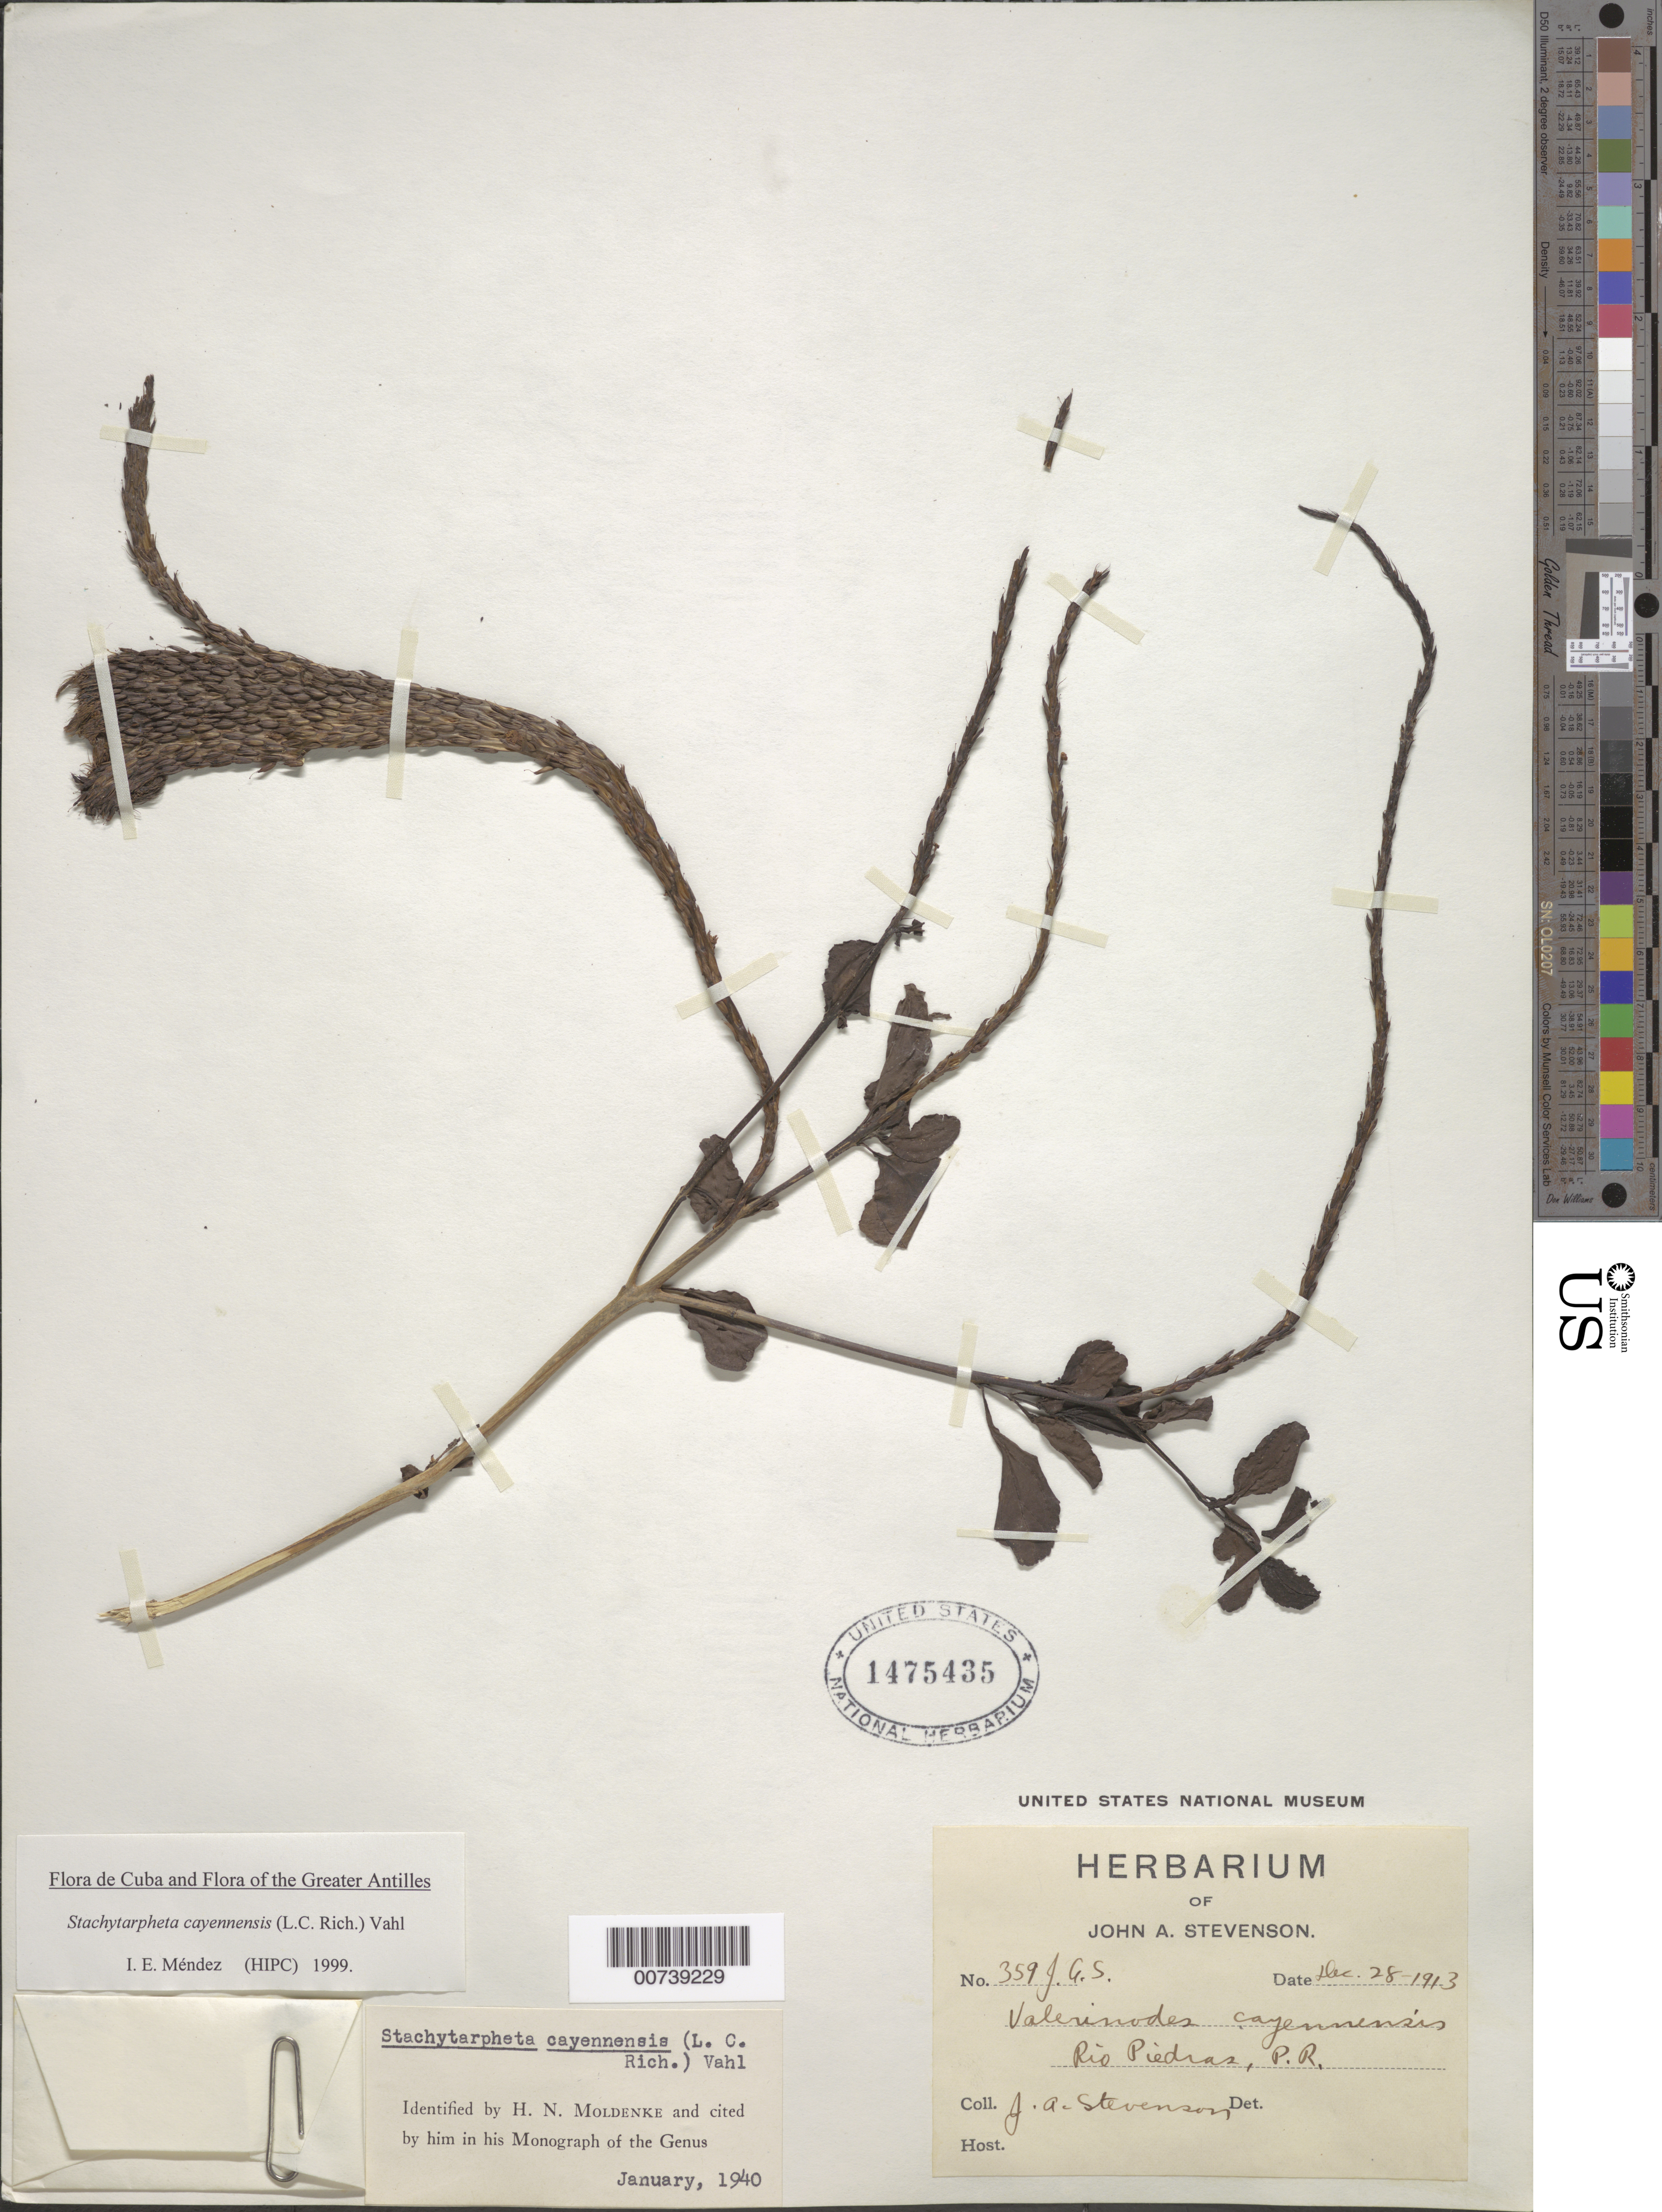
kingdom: Plantae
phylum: Tracheophyta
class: Magnoliopsida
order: Lamiales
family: Verbenaceae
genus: Stachytarpheta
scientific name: Stachytarpheta cayennensis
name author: (Rich.) Vahl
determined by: Méndez, Isidro E., (HIPC)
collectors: J. Stevenson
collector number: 359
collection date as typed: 28 Dec 1913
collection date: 1913-12-28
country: Puerto Rico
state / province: San Juan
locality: Río Piedras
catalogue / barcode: US 1475435